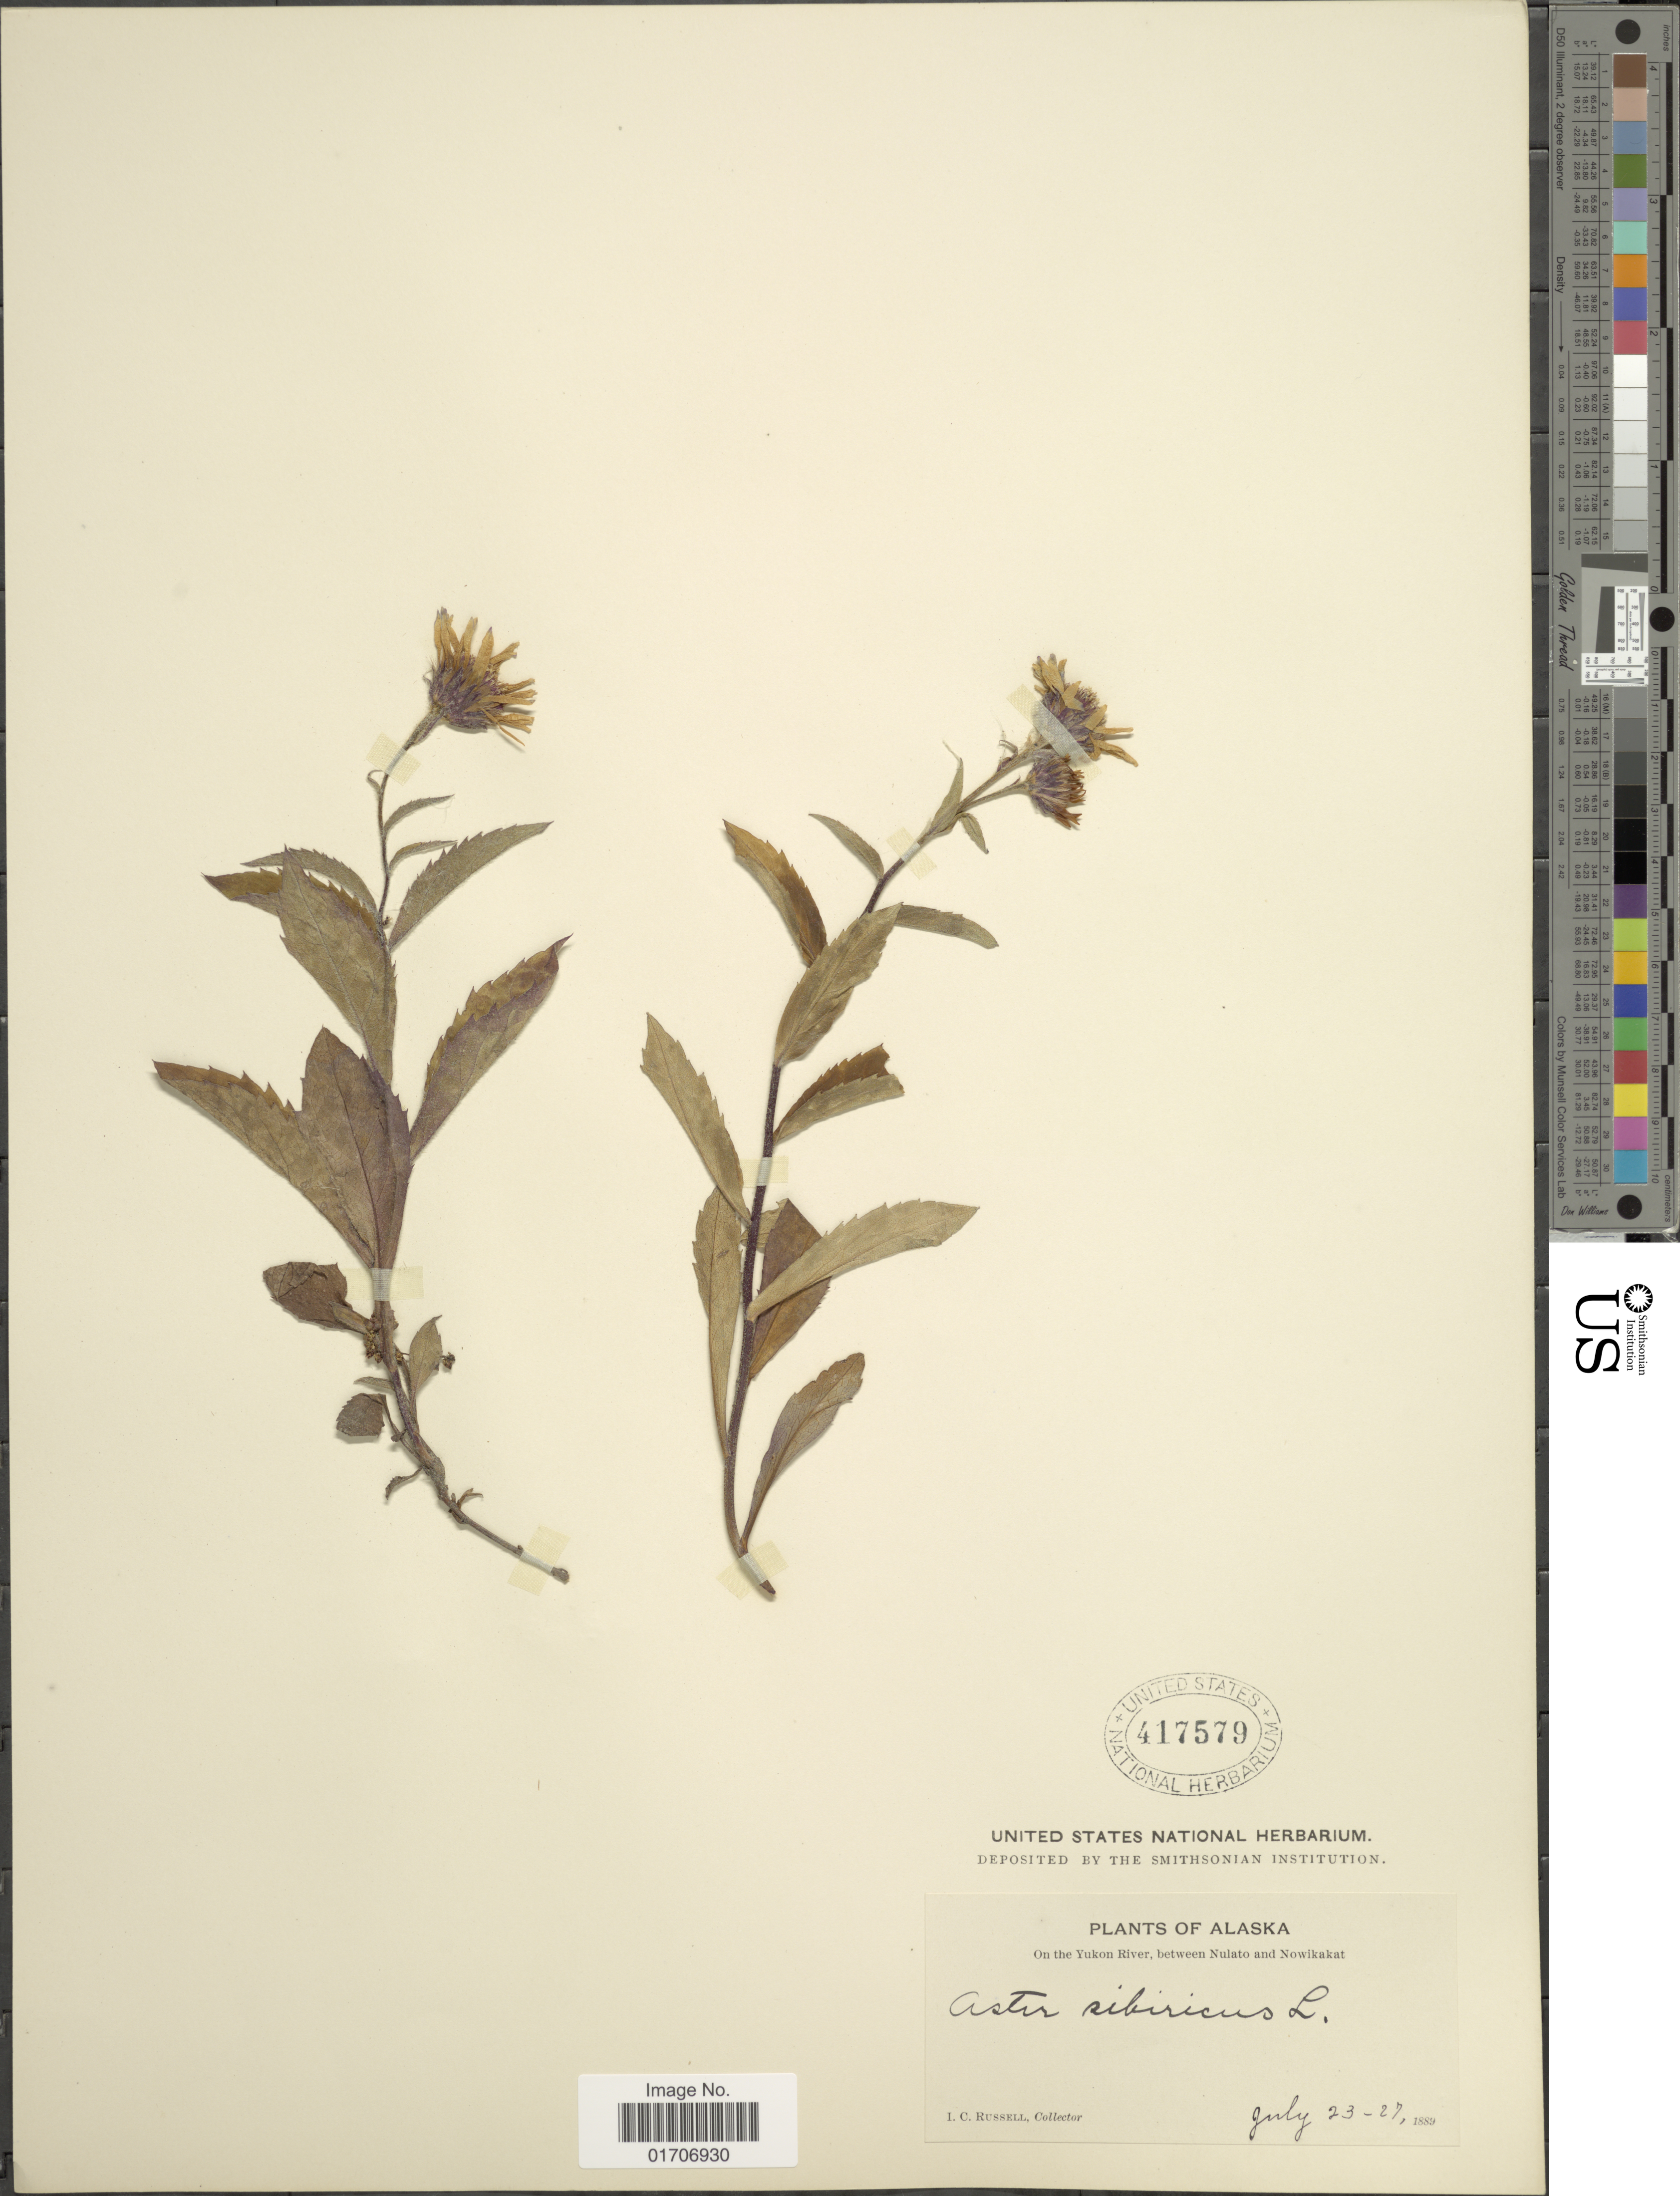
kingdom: Plantae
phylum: Tracheophyta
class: Magnoliopsida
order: Asterales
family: Asteraceae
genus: Eurybia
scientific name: Eurybia sibirica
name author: (L.) G.L. Nesom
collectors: I. C. Russell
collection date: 1889-07-23/1889-07-27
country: United States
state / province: Alaska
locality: On the Yukon River, between Nulato and Nowikakat.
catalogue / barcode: US 417579